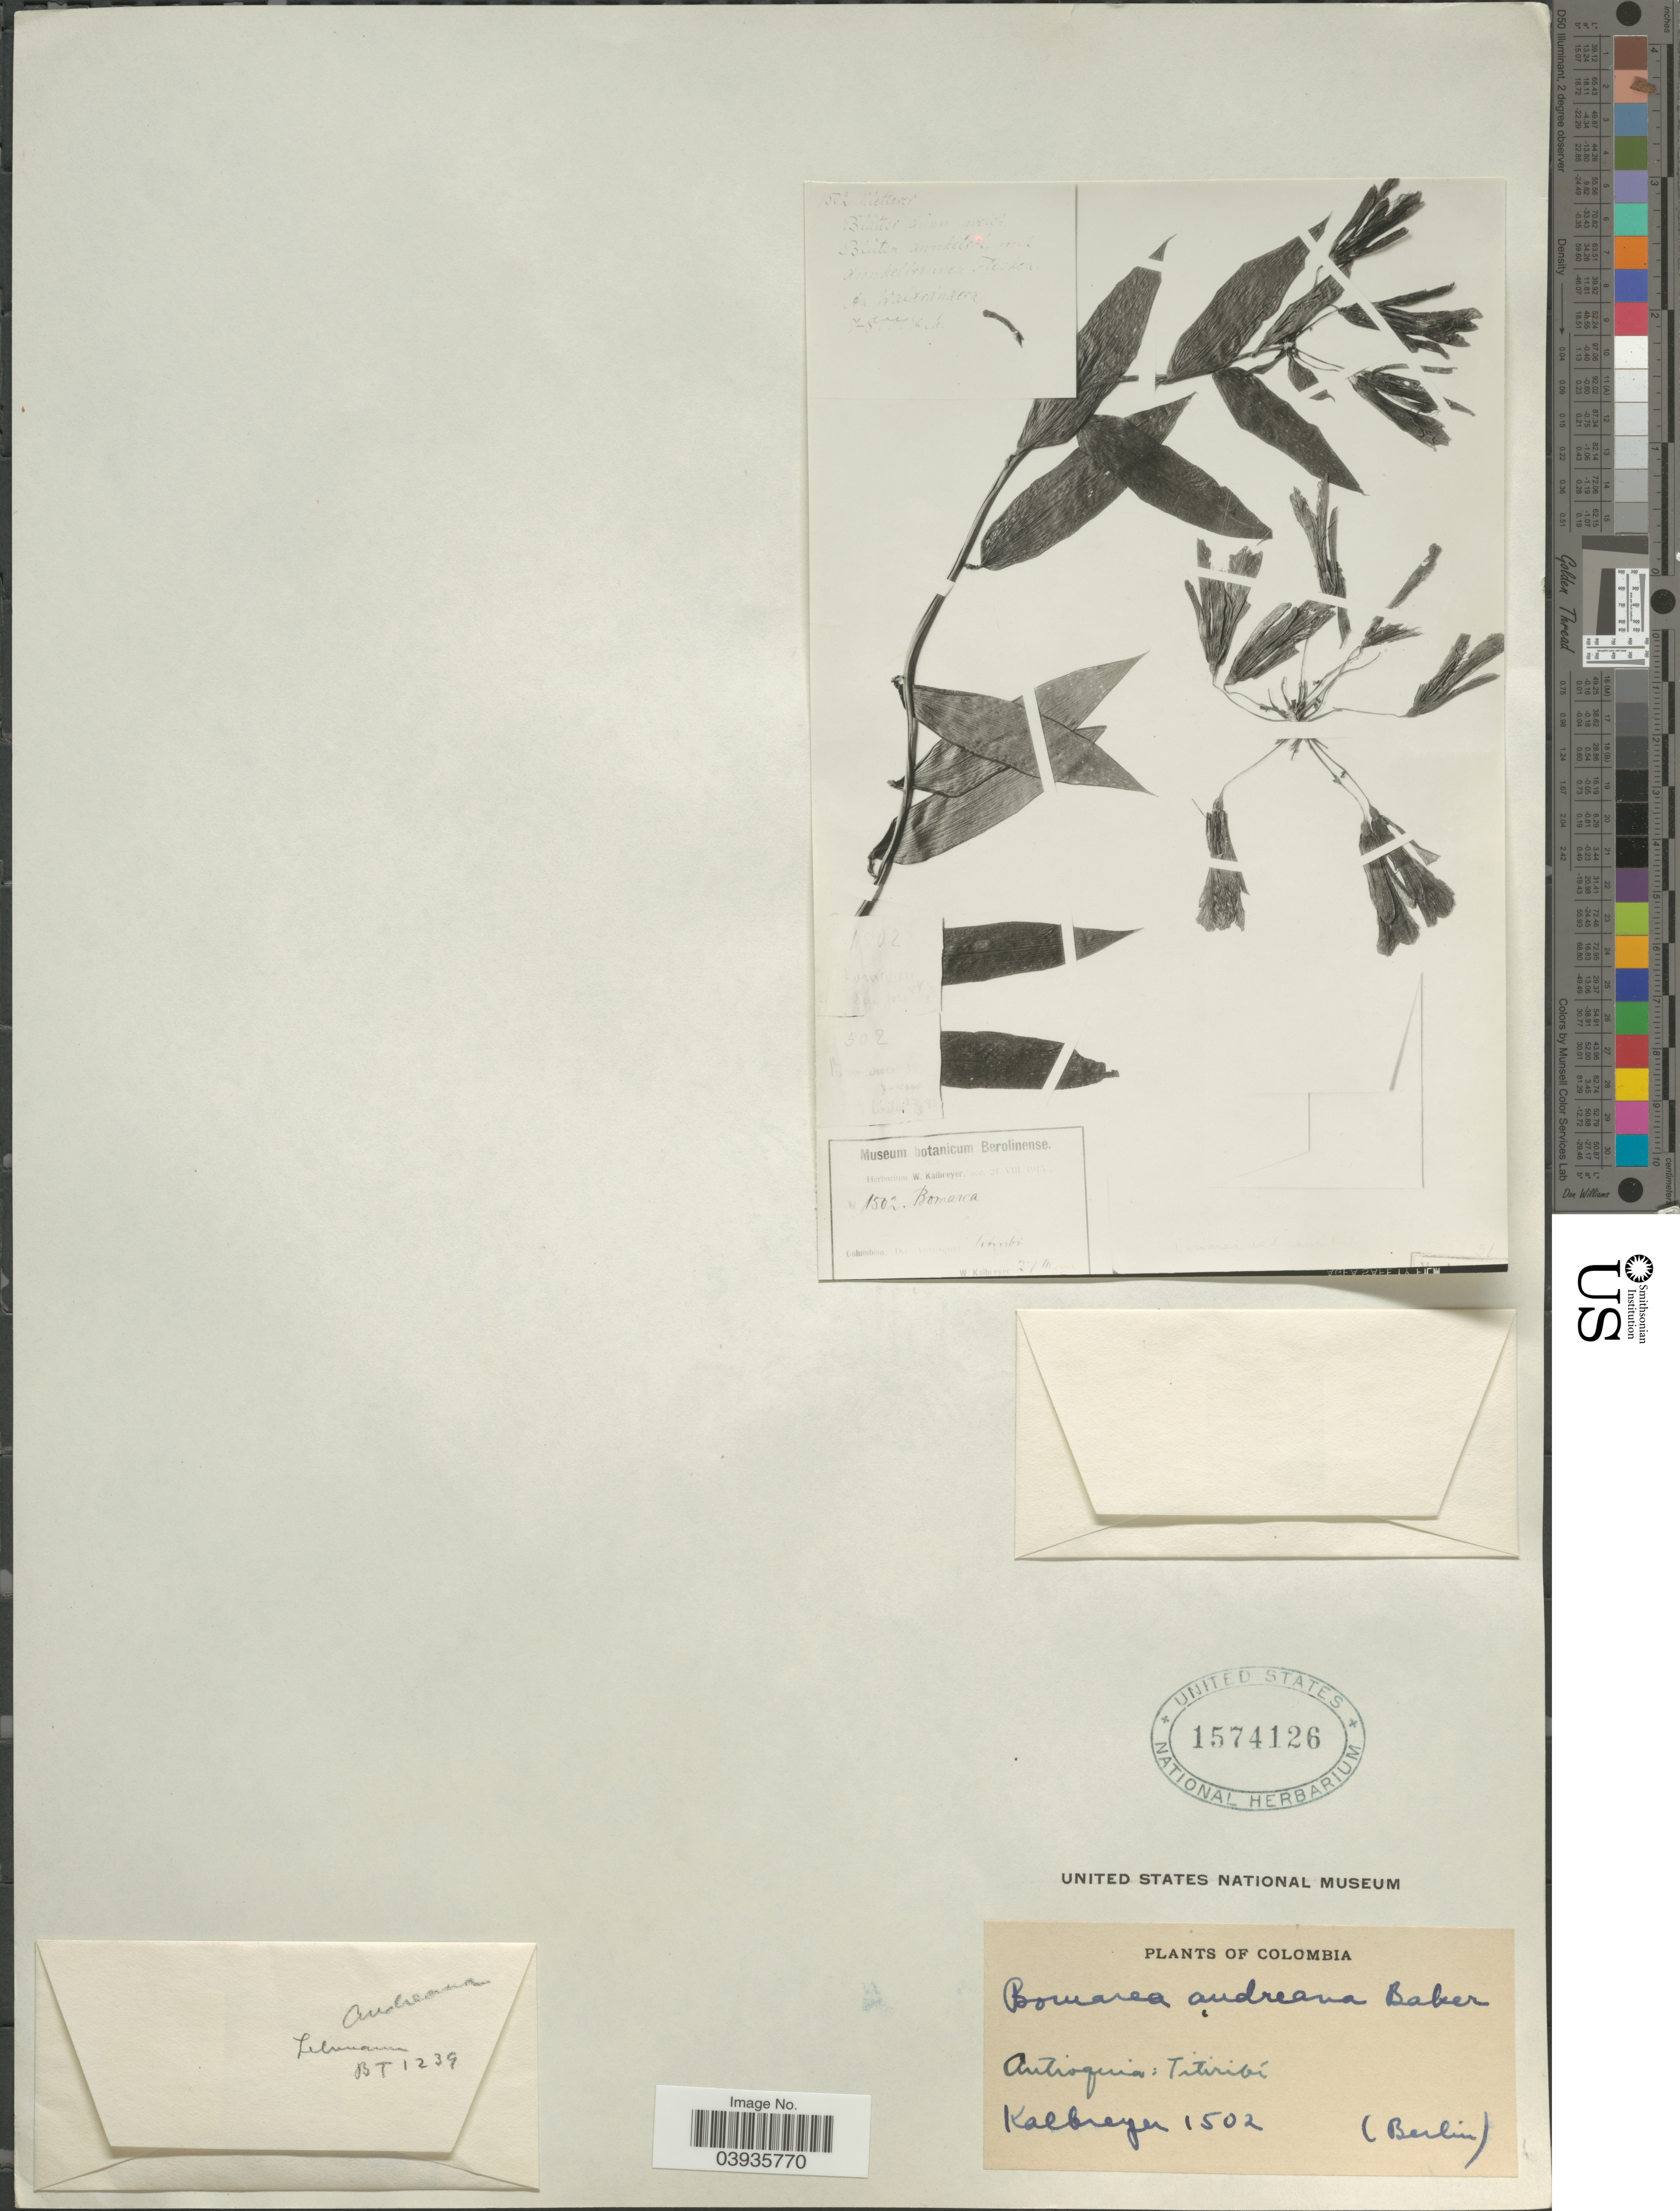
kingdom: Plantae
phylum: Tracheophyta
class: Liliopsida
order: Liliales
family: Alstroemeriaceae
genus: Bomarea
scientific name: Bomarea andreana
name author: Baker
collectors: -. Kalbreyer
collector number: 1502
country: Colombia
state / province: Antioquia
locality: Titiribí.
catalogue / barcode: US 1574126